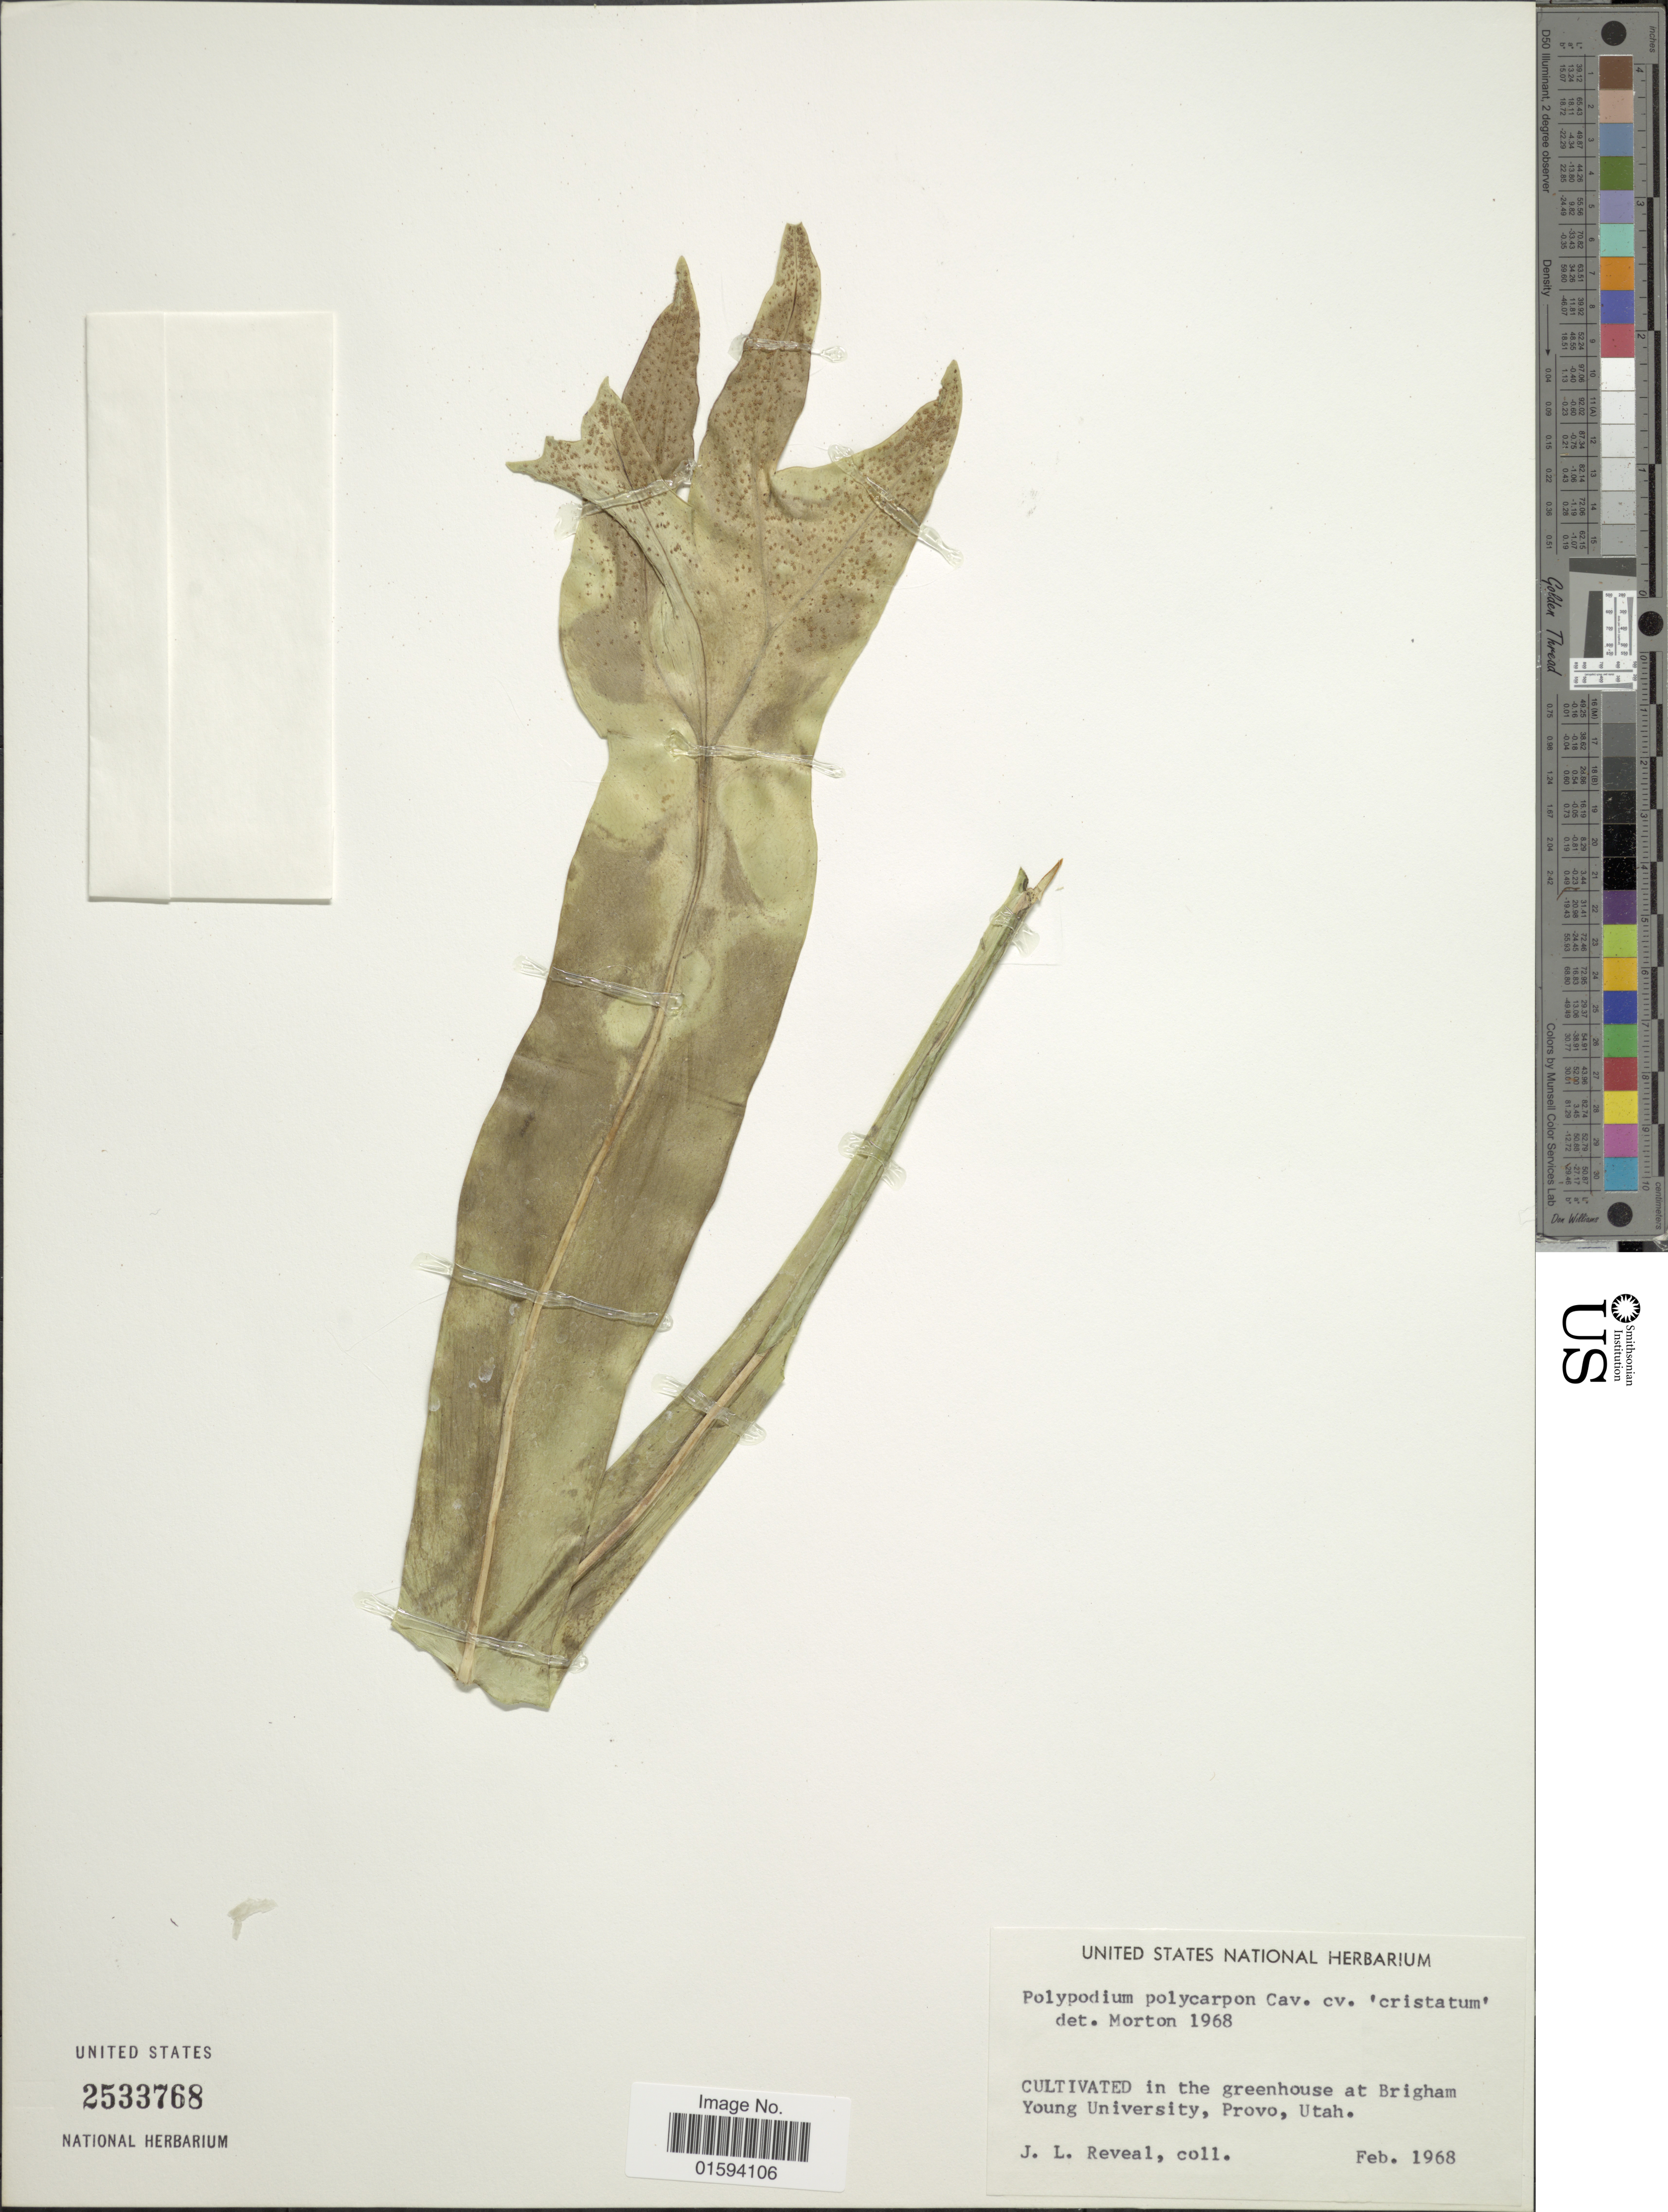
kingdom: Plantae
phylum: Tracheophyta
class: Polypodiopsida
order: Polypodiales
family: Polypodiaceae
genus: Polypodium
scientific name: Polypodium polycarpon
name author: Cav. ex Sw.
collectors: J. L. Reveal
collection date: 1968-02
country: United States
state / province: Utah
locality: In the Greenhouse at Brigham Young University, Provo, Utah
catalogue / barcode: US 2533768